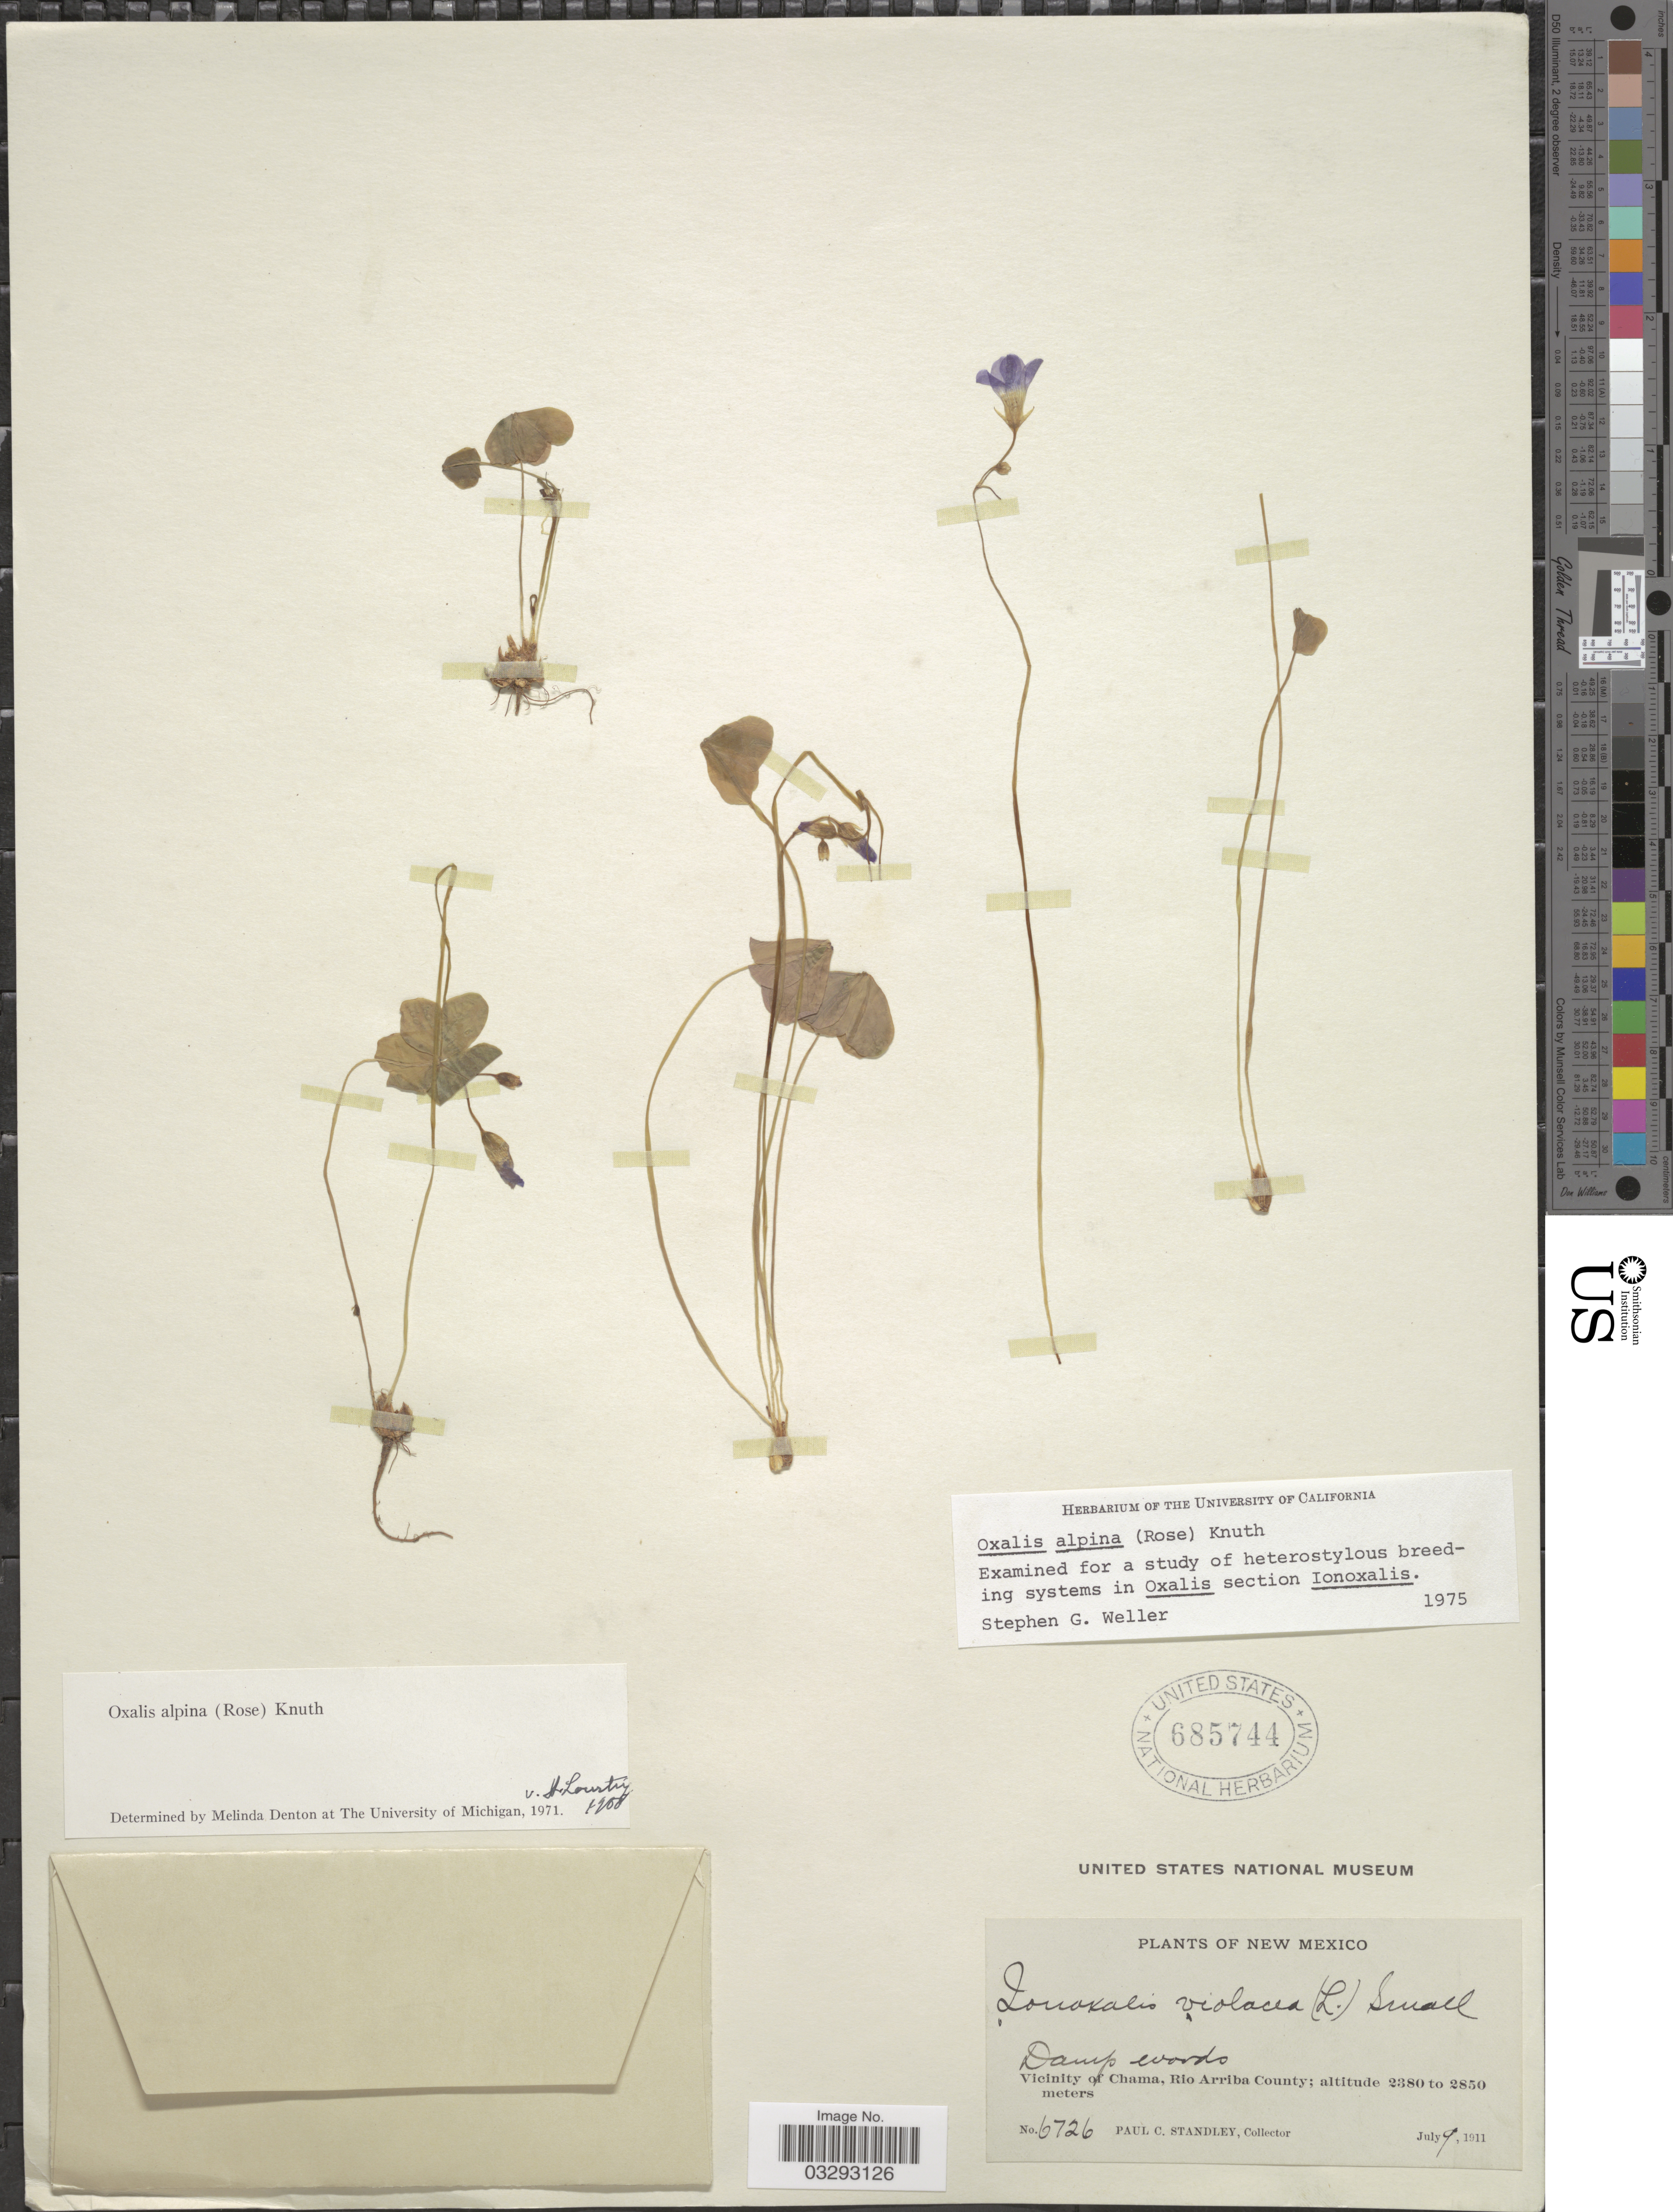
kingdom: Plantae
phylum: Tracheophyta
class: Magnoliopsida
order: Oxalidales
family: Oxalidaceae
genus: Oxalis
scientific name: Oxalis alpina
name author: (Rose) R. Knuth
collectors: P. C. Standley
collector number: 6726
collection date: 1911-07-09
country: United States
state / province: New Mexico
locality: Vicinity of Chama, Rio Arriba County.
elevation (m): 2380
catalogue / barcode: US 685744